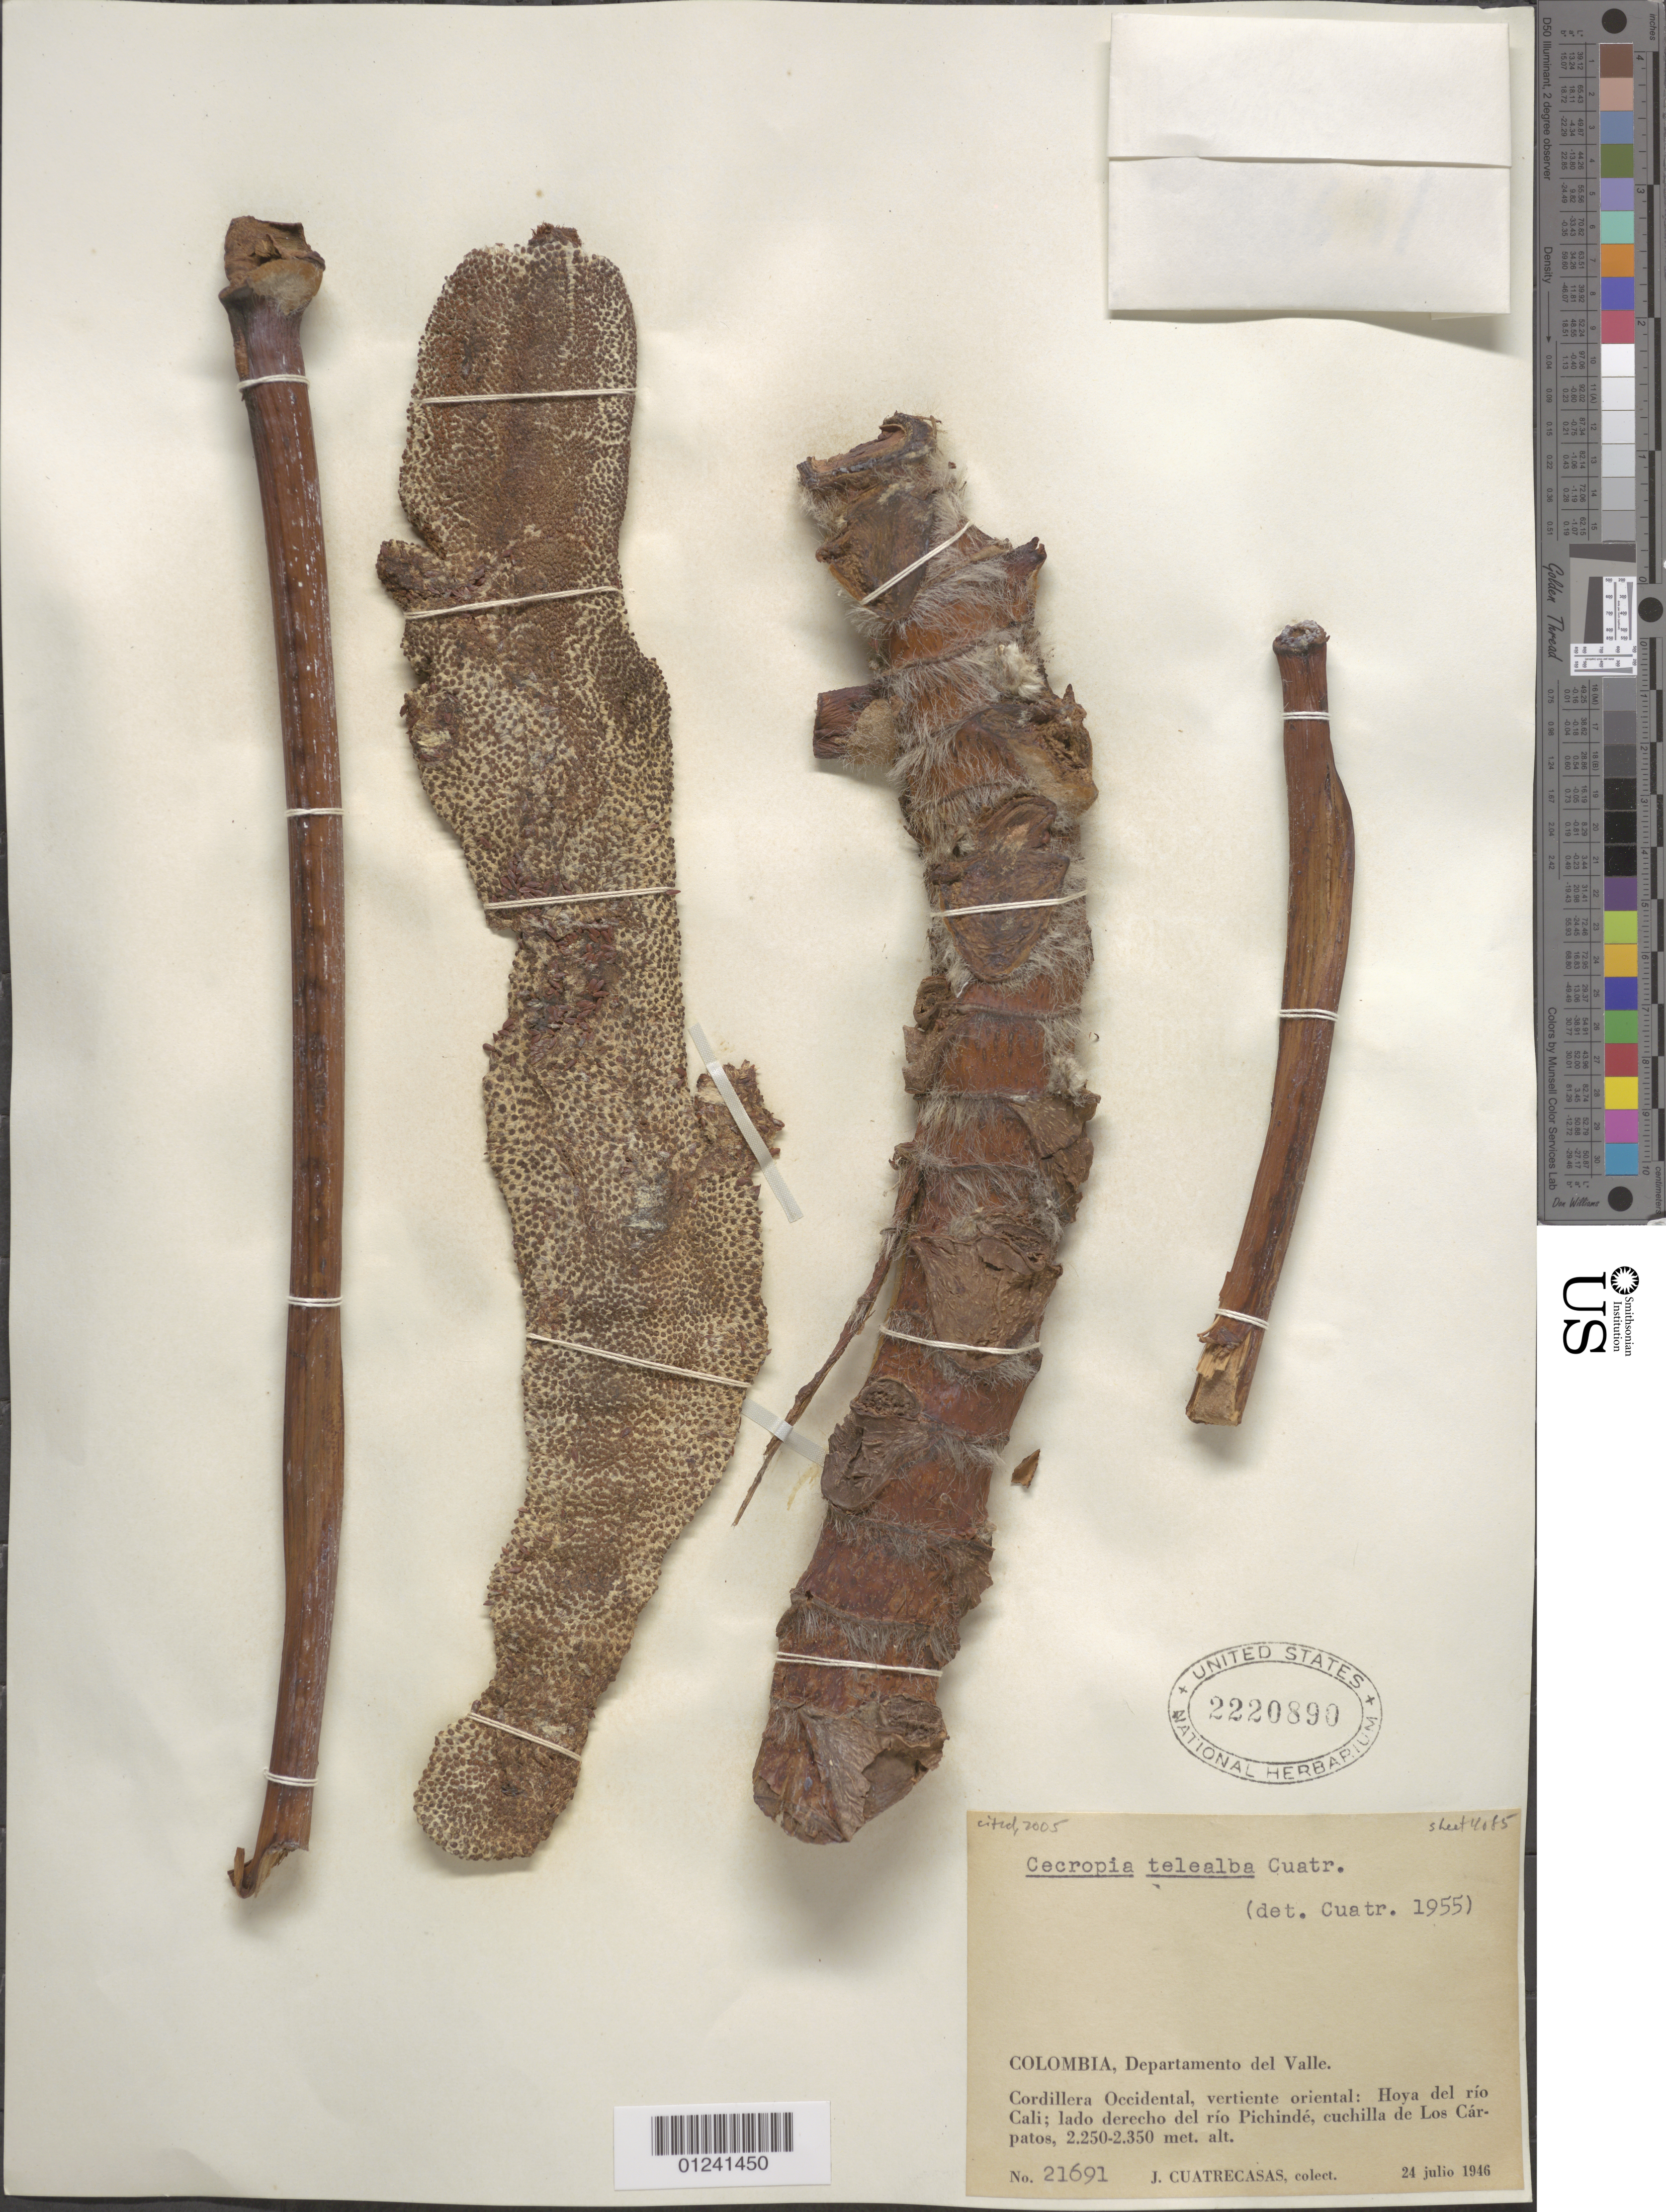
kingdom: Plantae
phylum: Tracheophyta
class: Magnoliopsida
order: Rosales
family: Urticaceae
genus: Cecropia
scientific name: Cecropia telealba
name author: Cuatrec.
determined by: Cuatrecasas, J.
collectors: J. Cuatrecasas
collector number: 22691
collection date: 1946-07-24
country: Colombia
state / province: Valle del Cauca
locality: Cordillera Occidental, vertiente oriental: Hoya del río Cali; lado derecho del río Pichindé, cuchilla de Los Cárpatos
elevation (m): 2250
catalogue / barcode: US 2220890